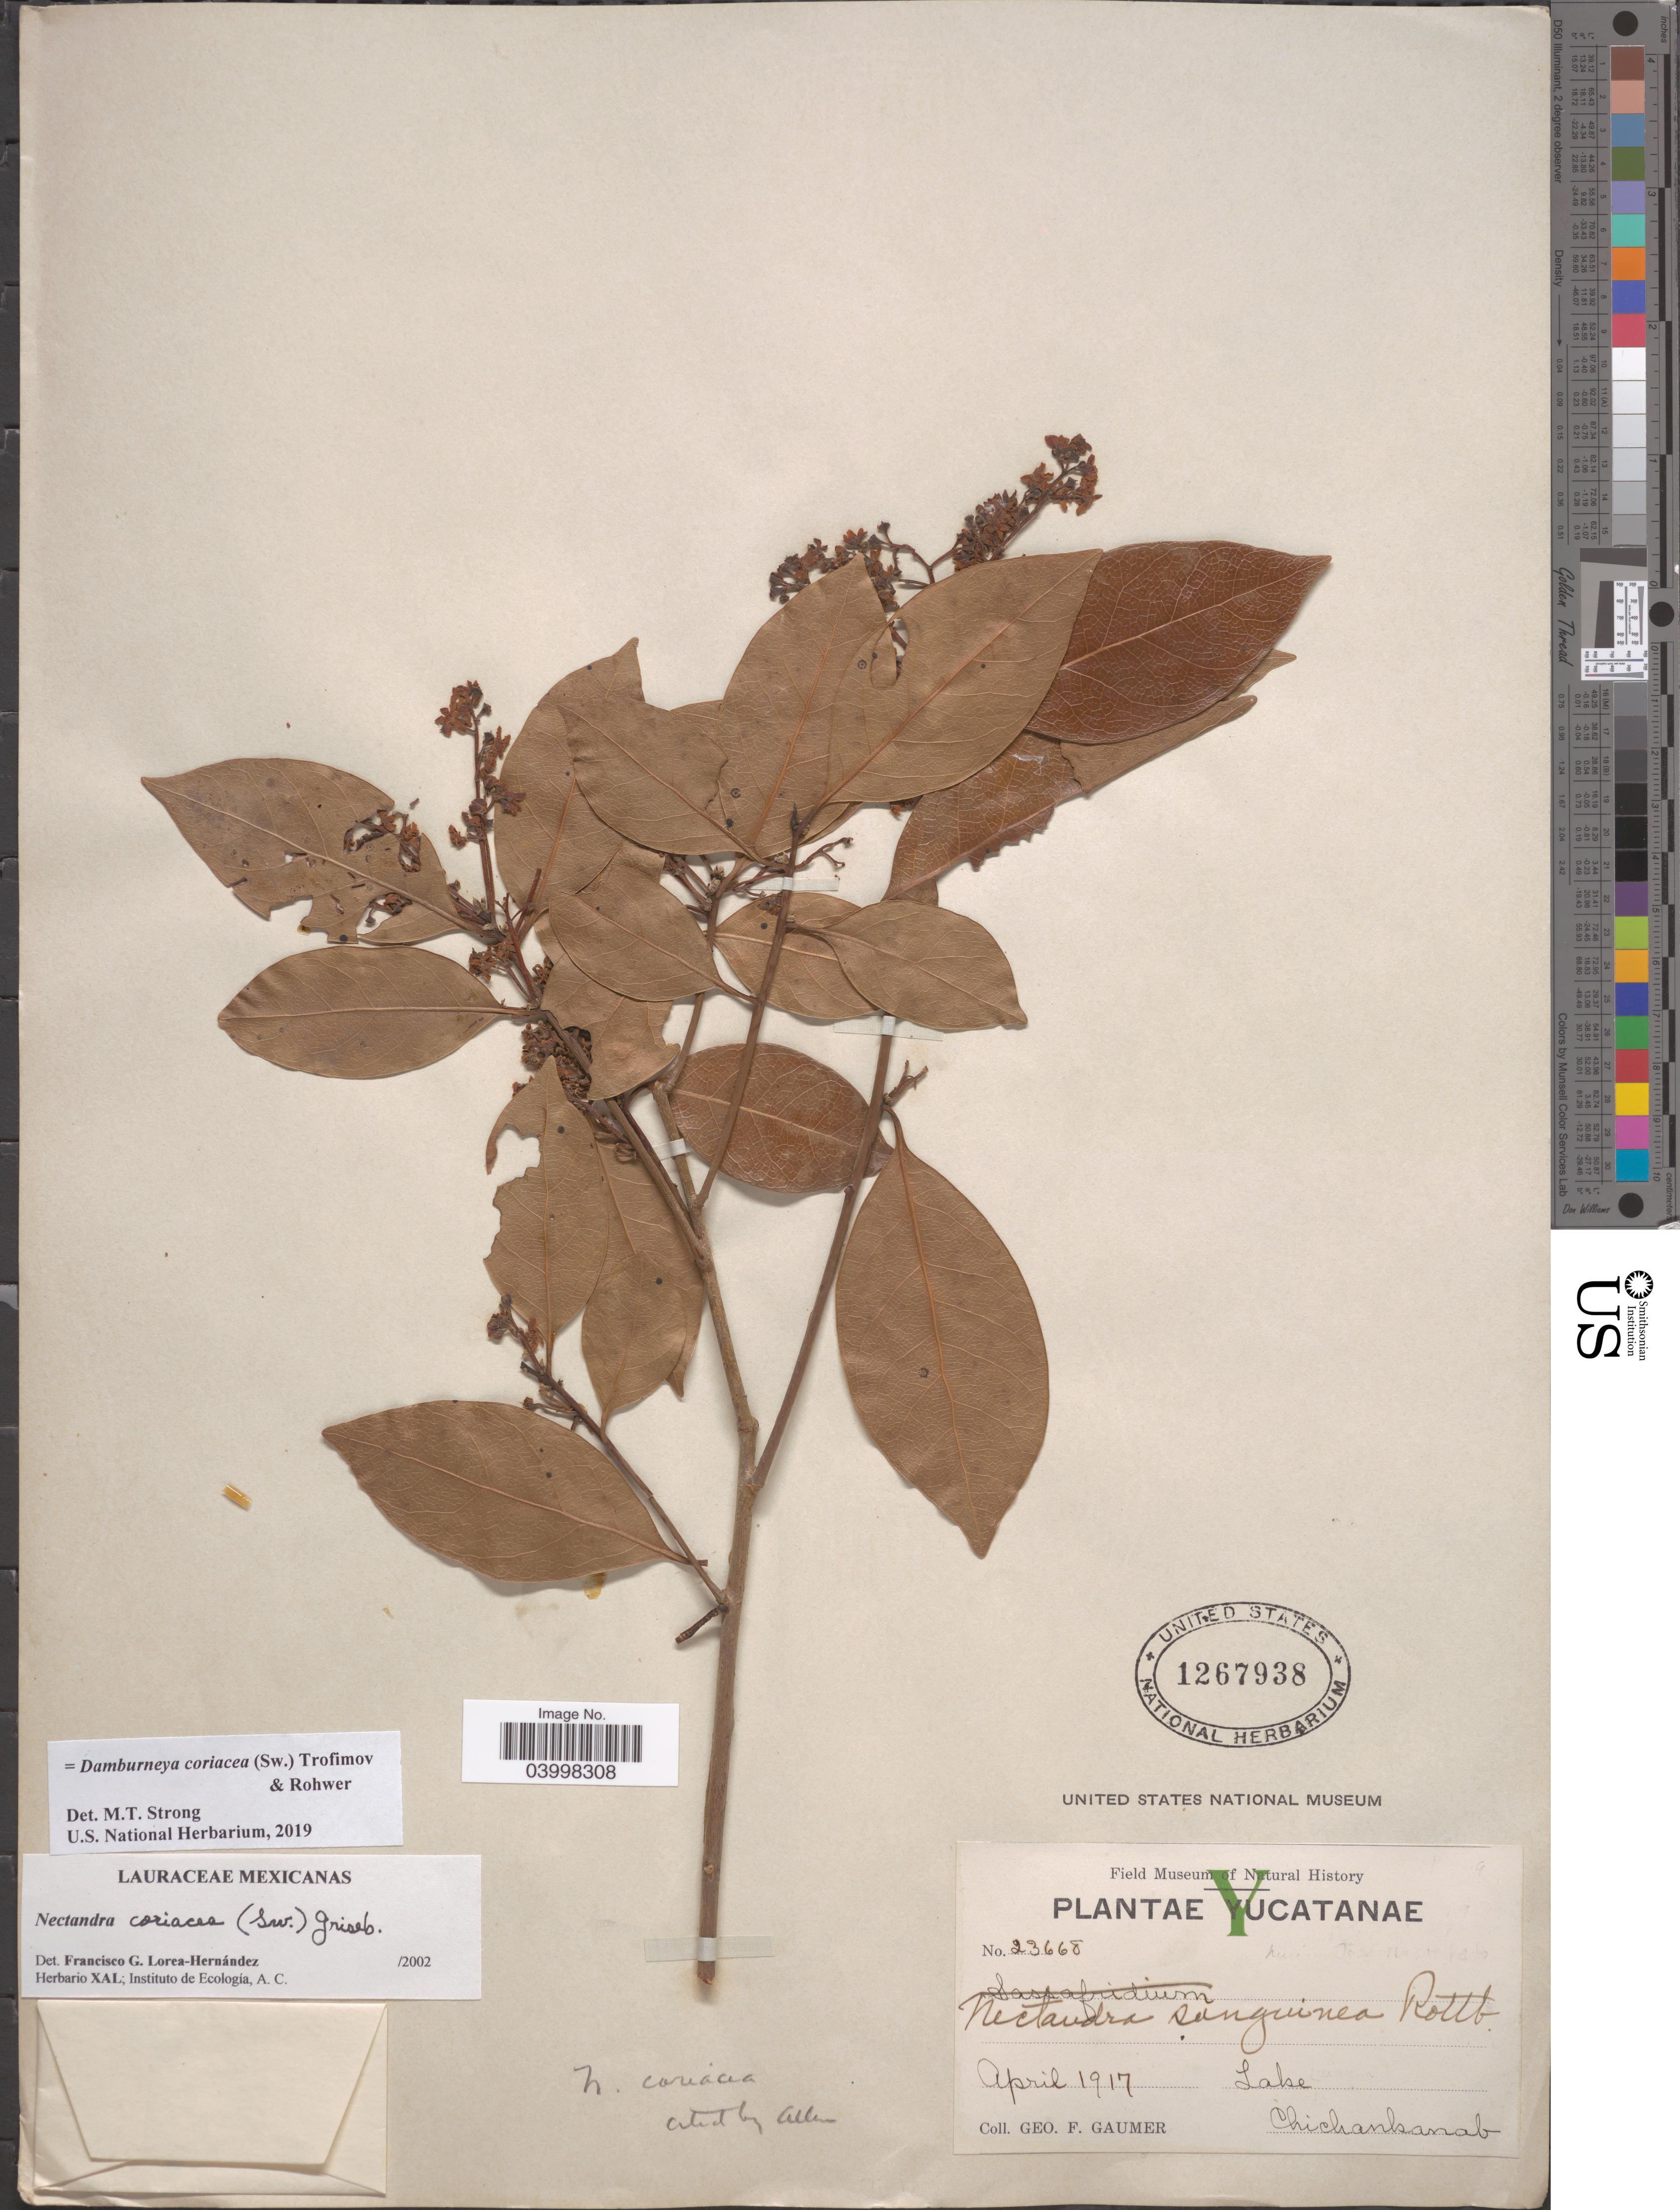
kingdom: Plantae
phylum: Tracheophyta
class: Magnoliopsida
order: Laurales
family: Lauraceae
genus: Damburneya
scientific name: Damburneya coriacea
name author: (Sw.) Trofimov & Rohwer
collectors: G. F. Gaumer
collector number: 23668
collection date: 1917-04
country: Mexico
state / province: Yucatán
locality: Lake Chichankanab.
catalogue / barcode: US 1267938